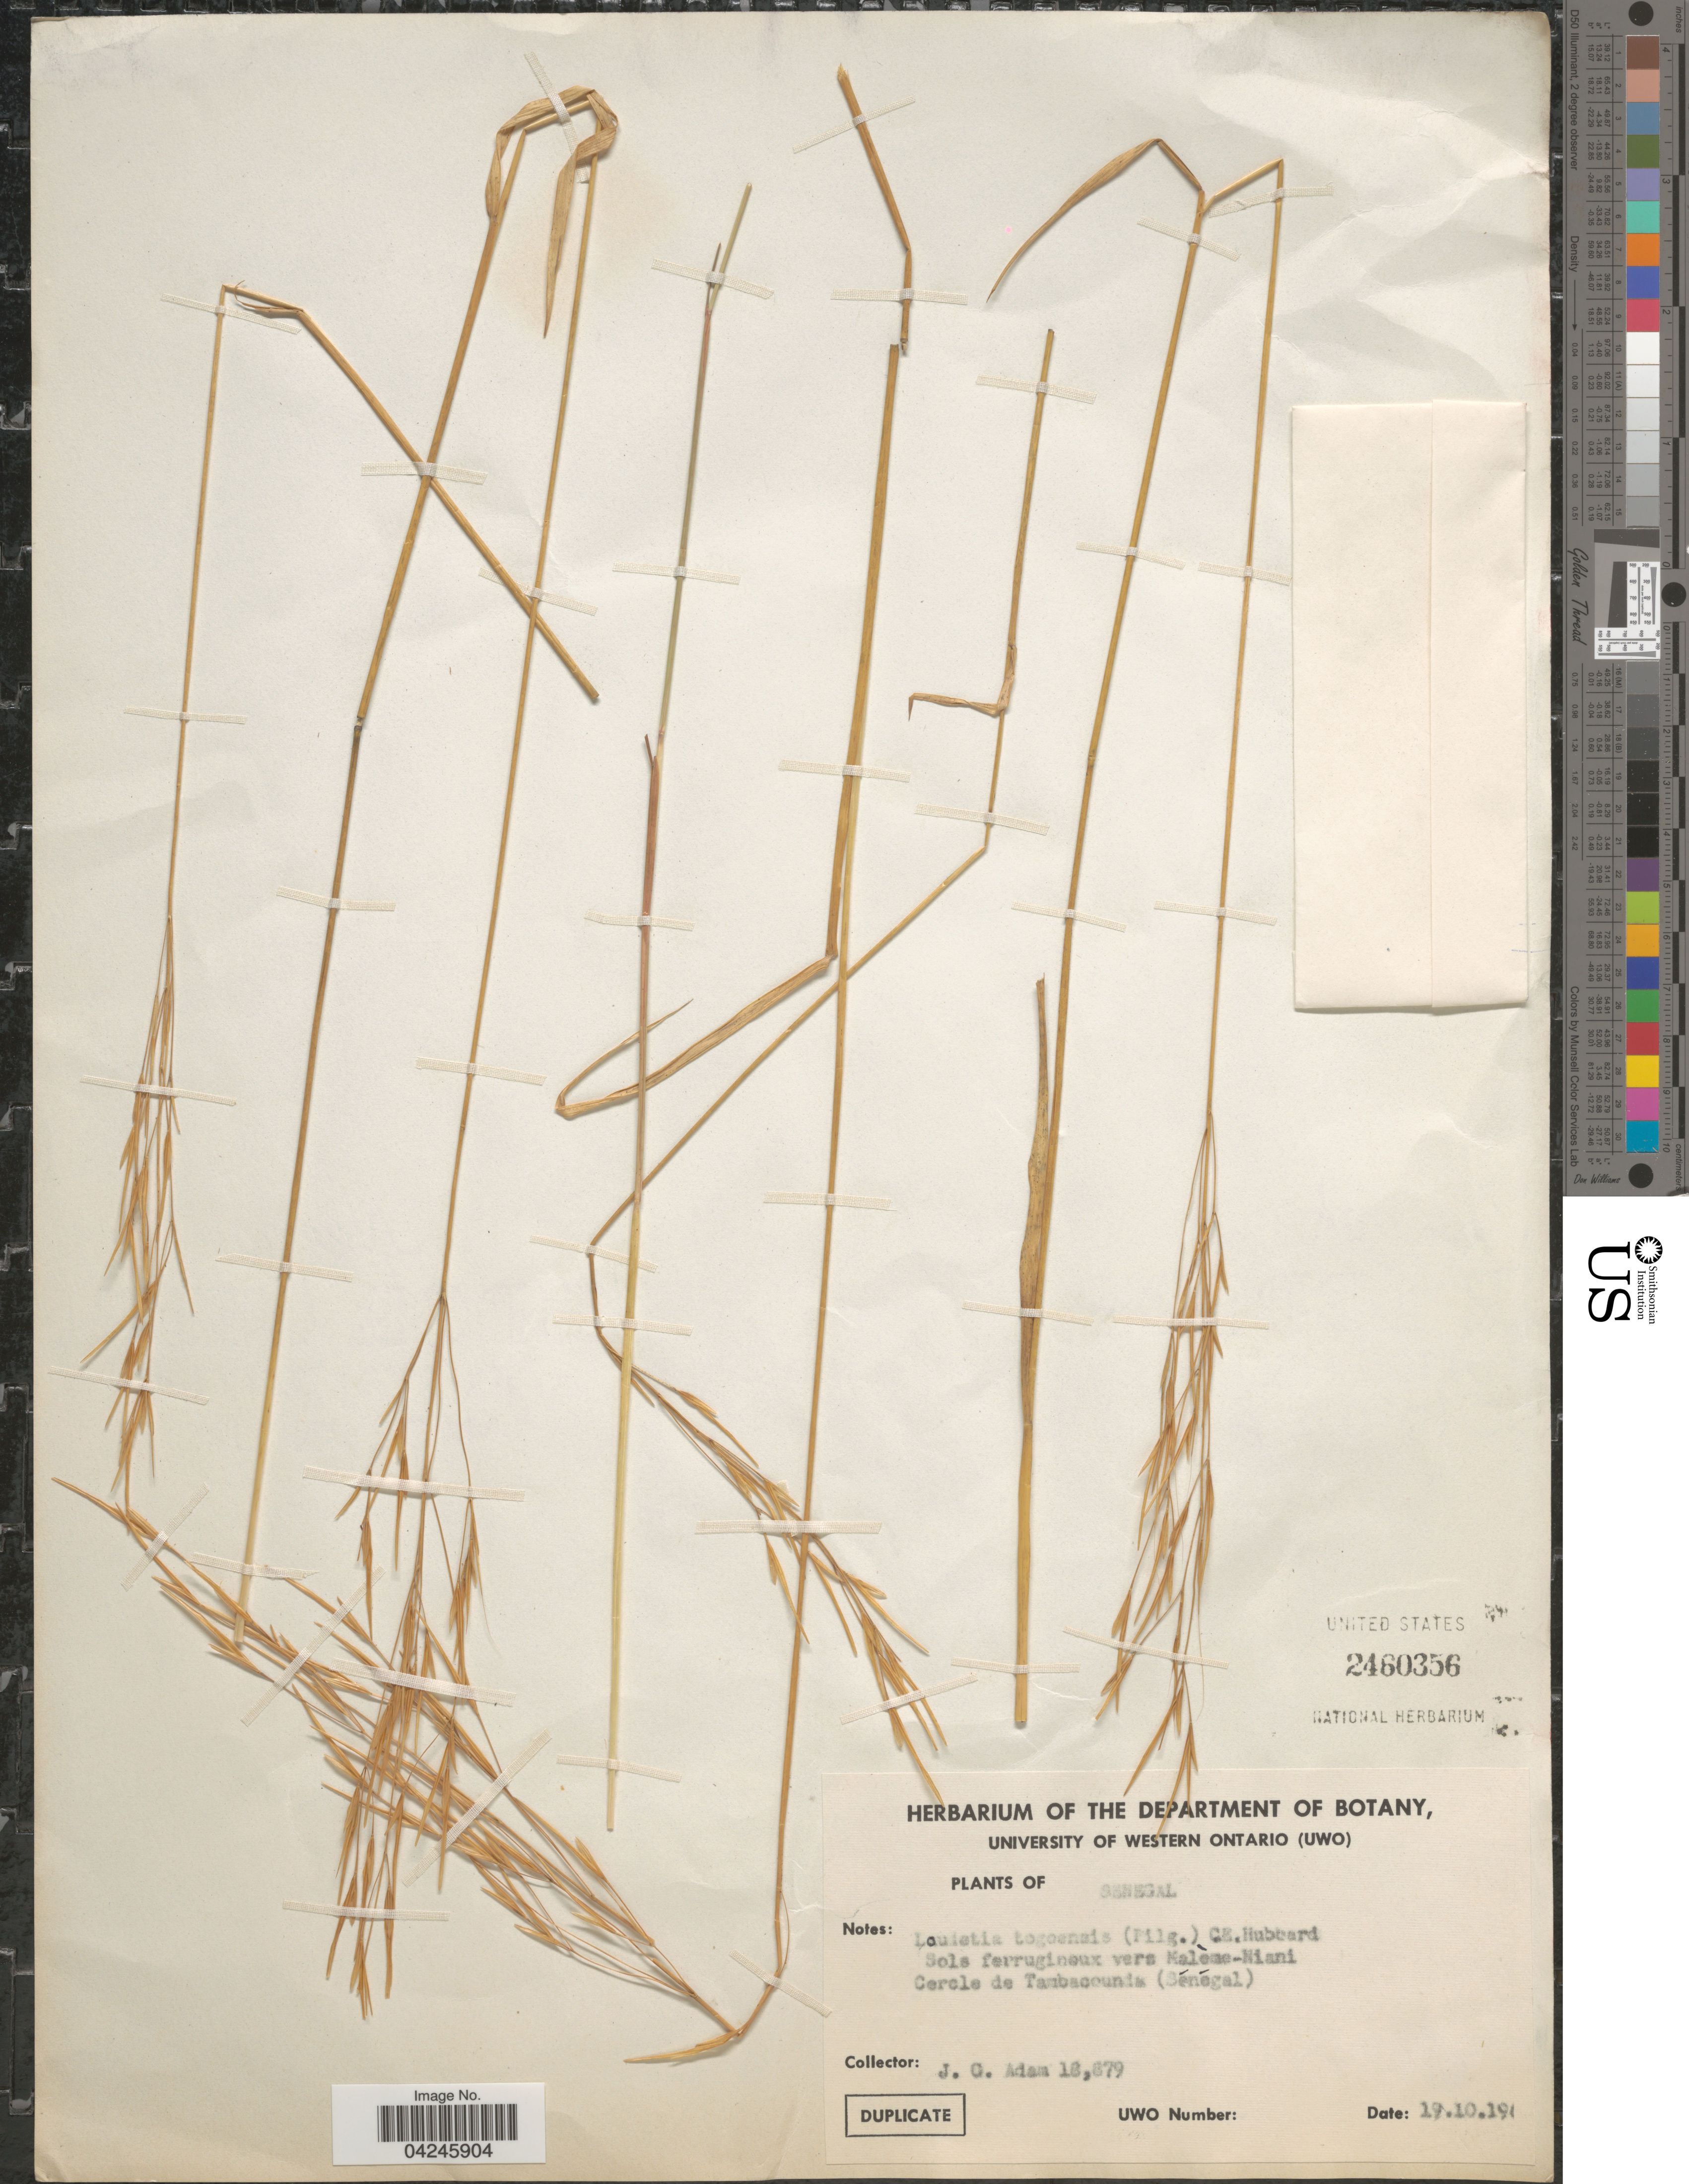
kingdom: Plantae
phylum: Tracheophyta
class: Liliopsida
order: Poales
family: Poaceae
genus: Loudetia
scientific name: Loudetia togoensis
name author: (Pilg.) C. E. Hubb.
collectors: J. Adam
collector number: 18879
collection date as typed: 19.10.19!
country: Senegal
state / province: Tambacounda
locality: Sols ferrugineux vers Malème - Niani. Cercle de Tambacounda (Sénégal).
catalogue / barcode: US 2460356